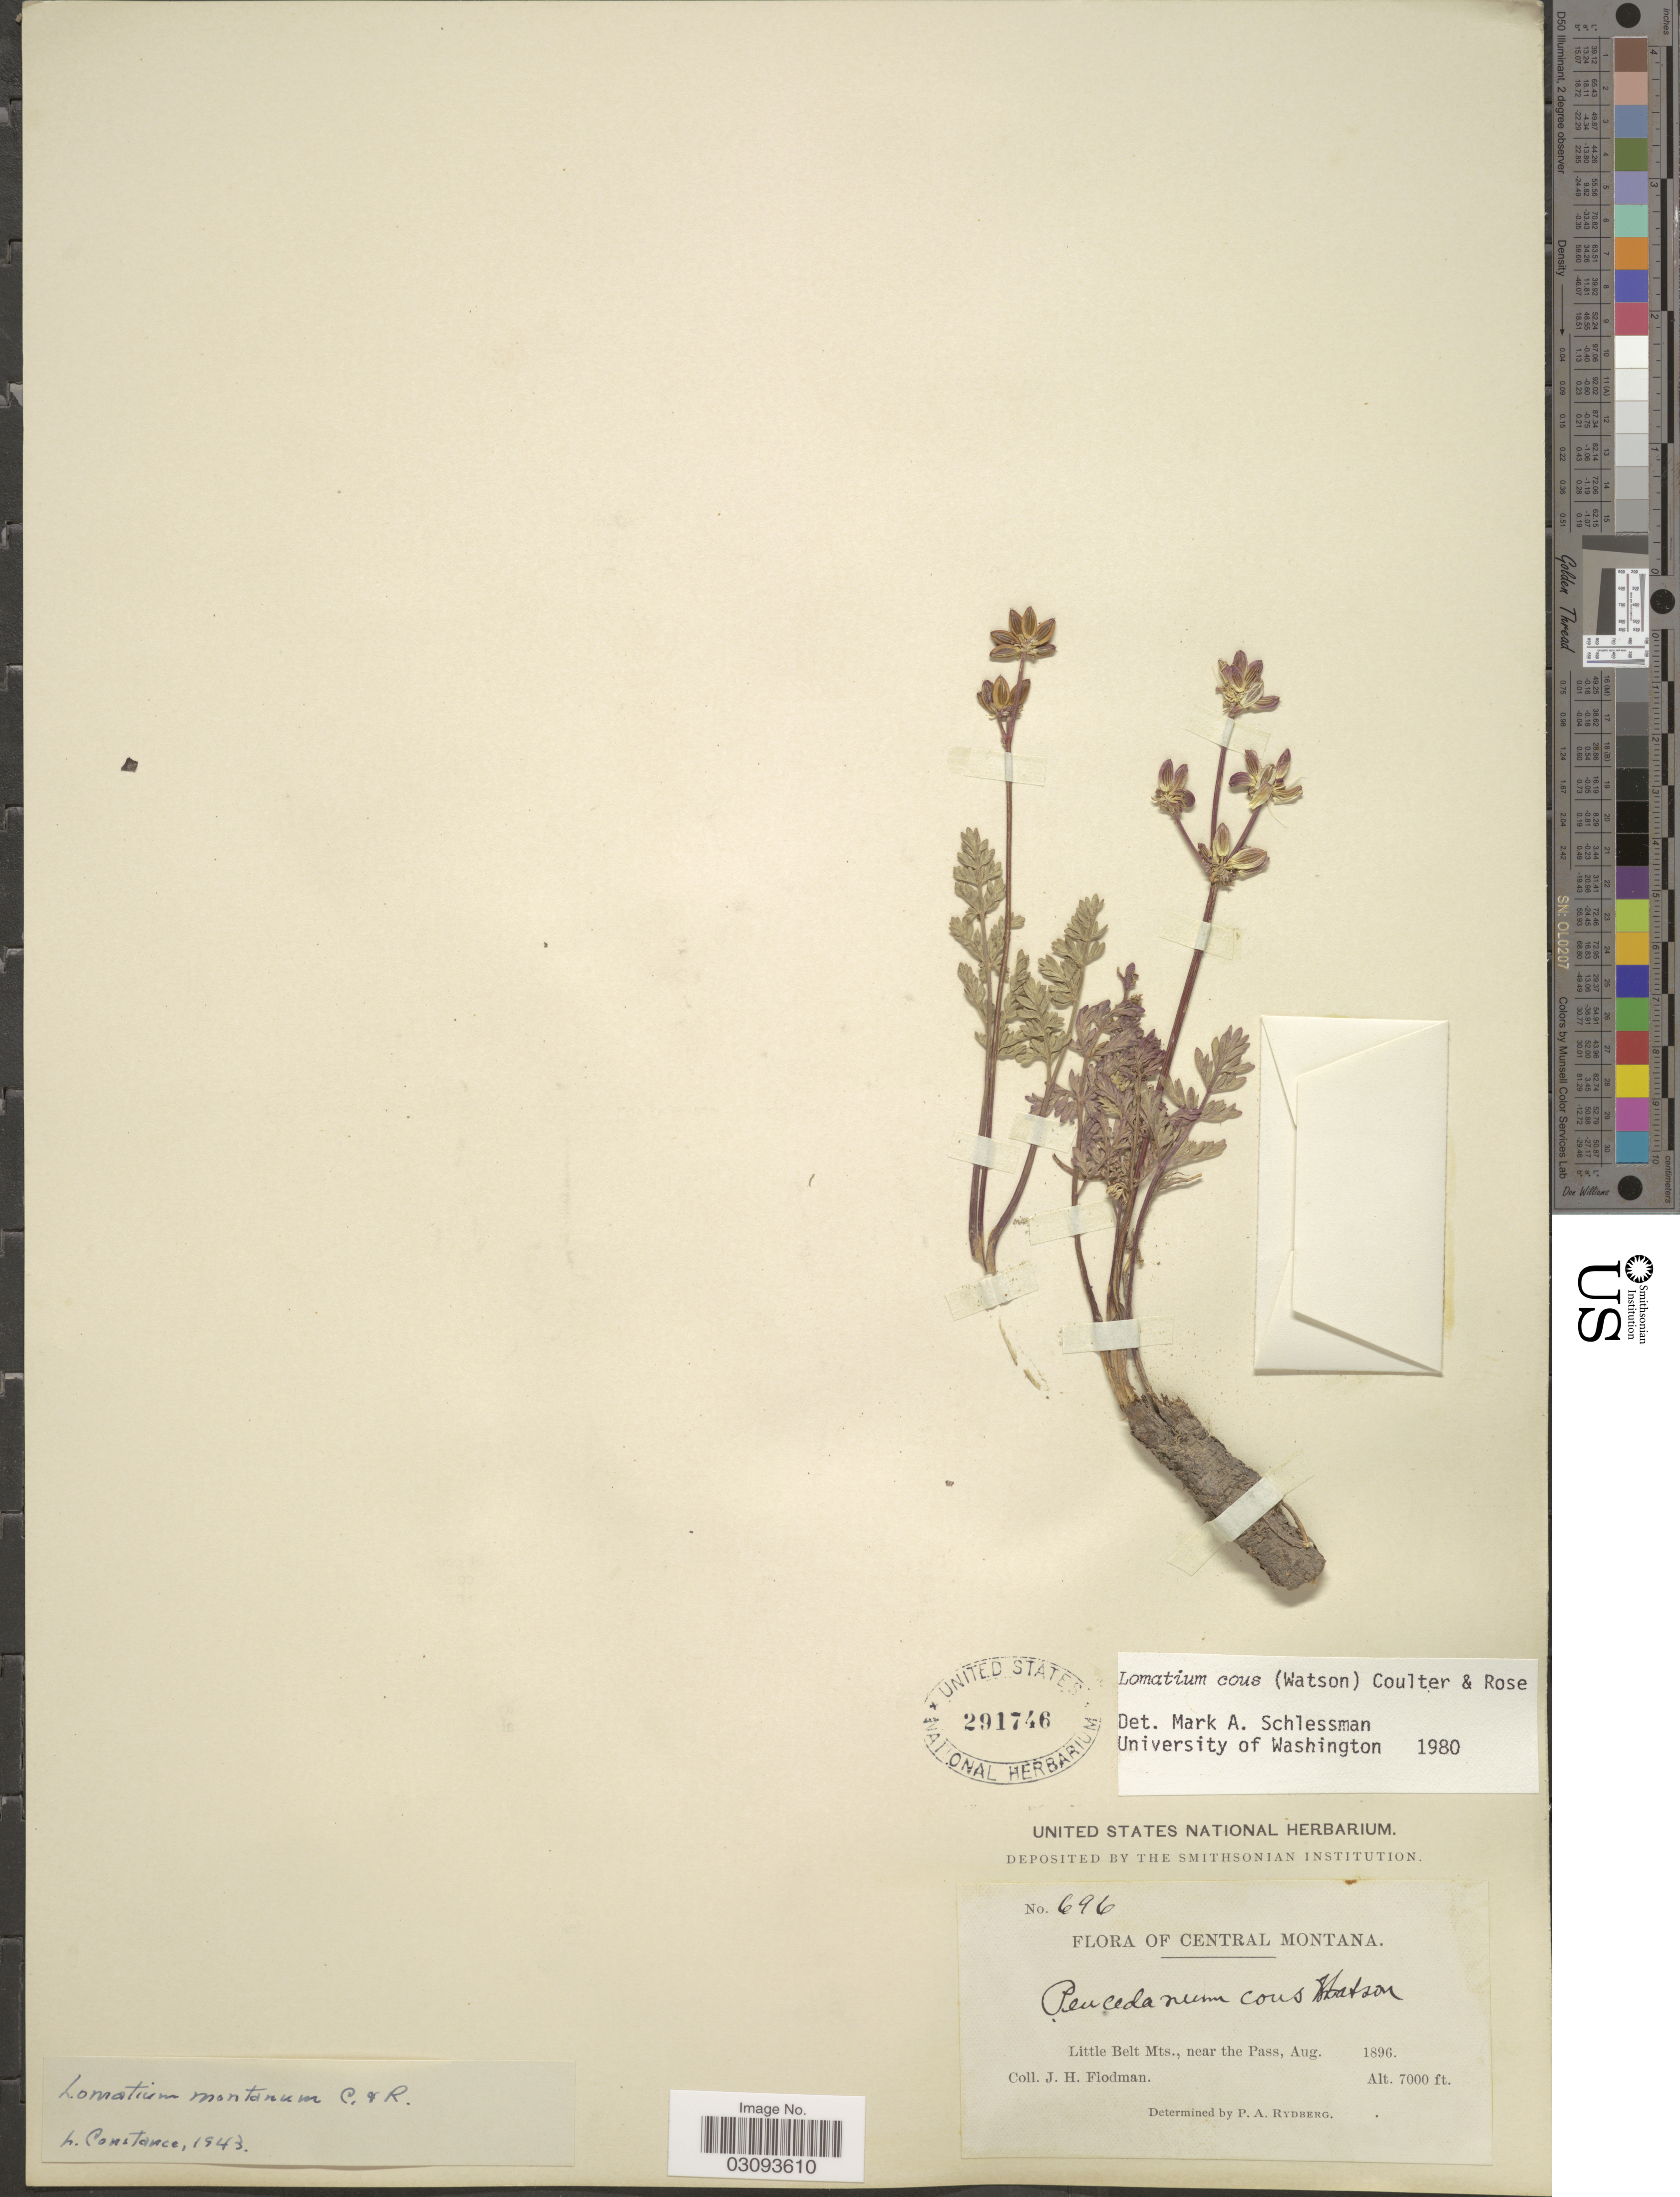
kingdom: Plantae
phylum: Tracheophyta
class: Magnoliopsida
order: Apiales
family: Apiaceae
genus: Lomatium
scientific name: Lomatium cous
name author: (S. Watson) J.M. Coult. & Rose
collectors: J. Flodman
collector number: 696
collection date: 1896-08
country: United States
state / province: Montana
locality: Central Montana. Little Belt Mts., near the Pass.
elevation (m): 2134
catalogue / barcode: US 291746